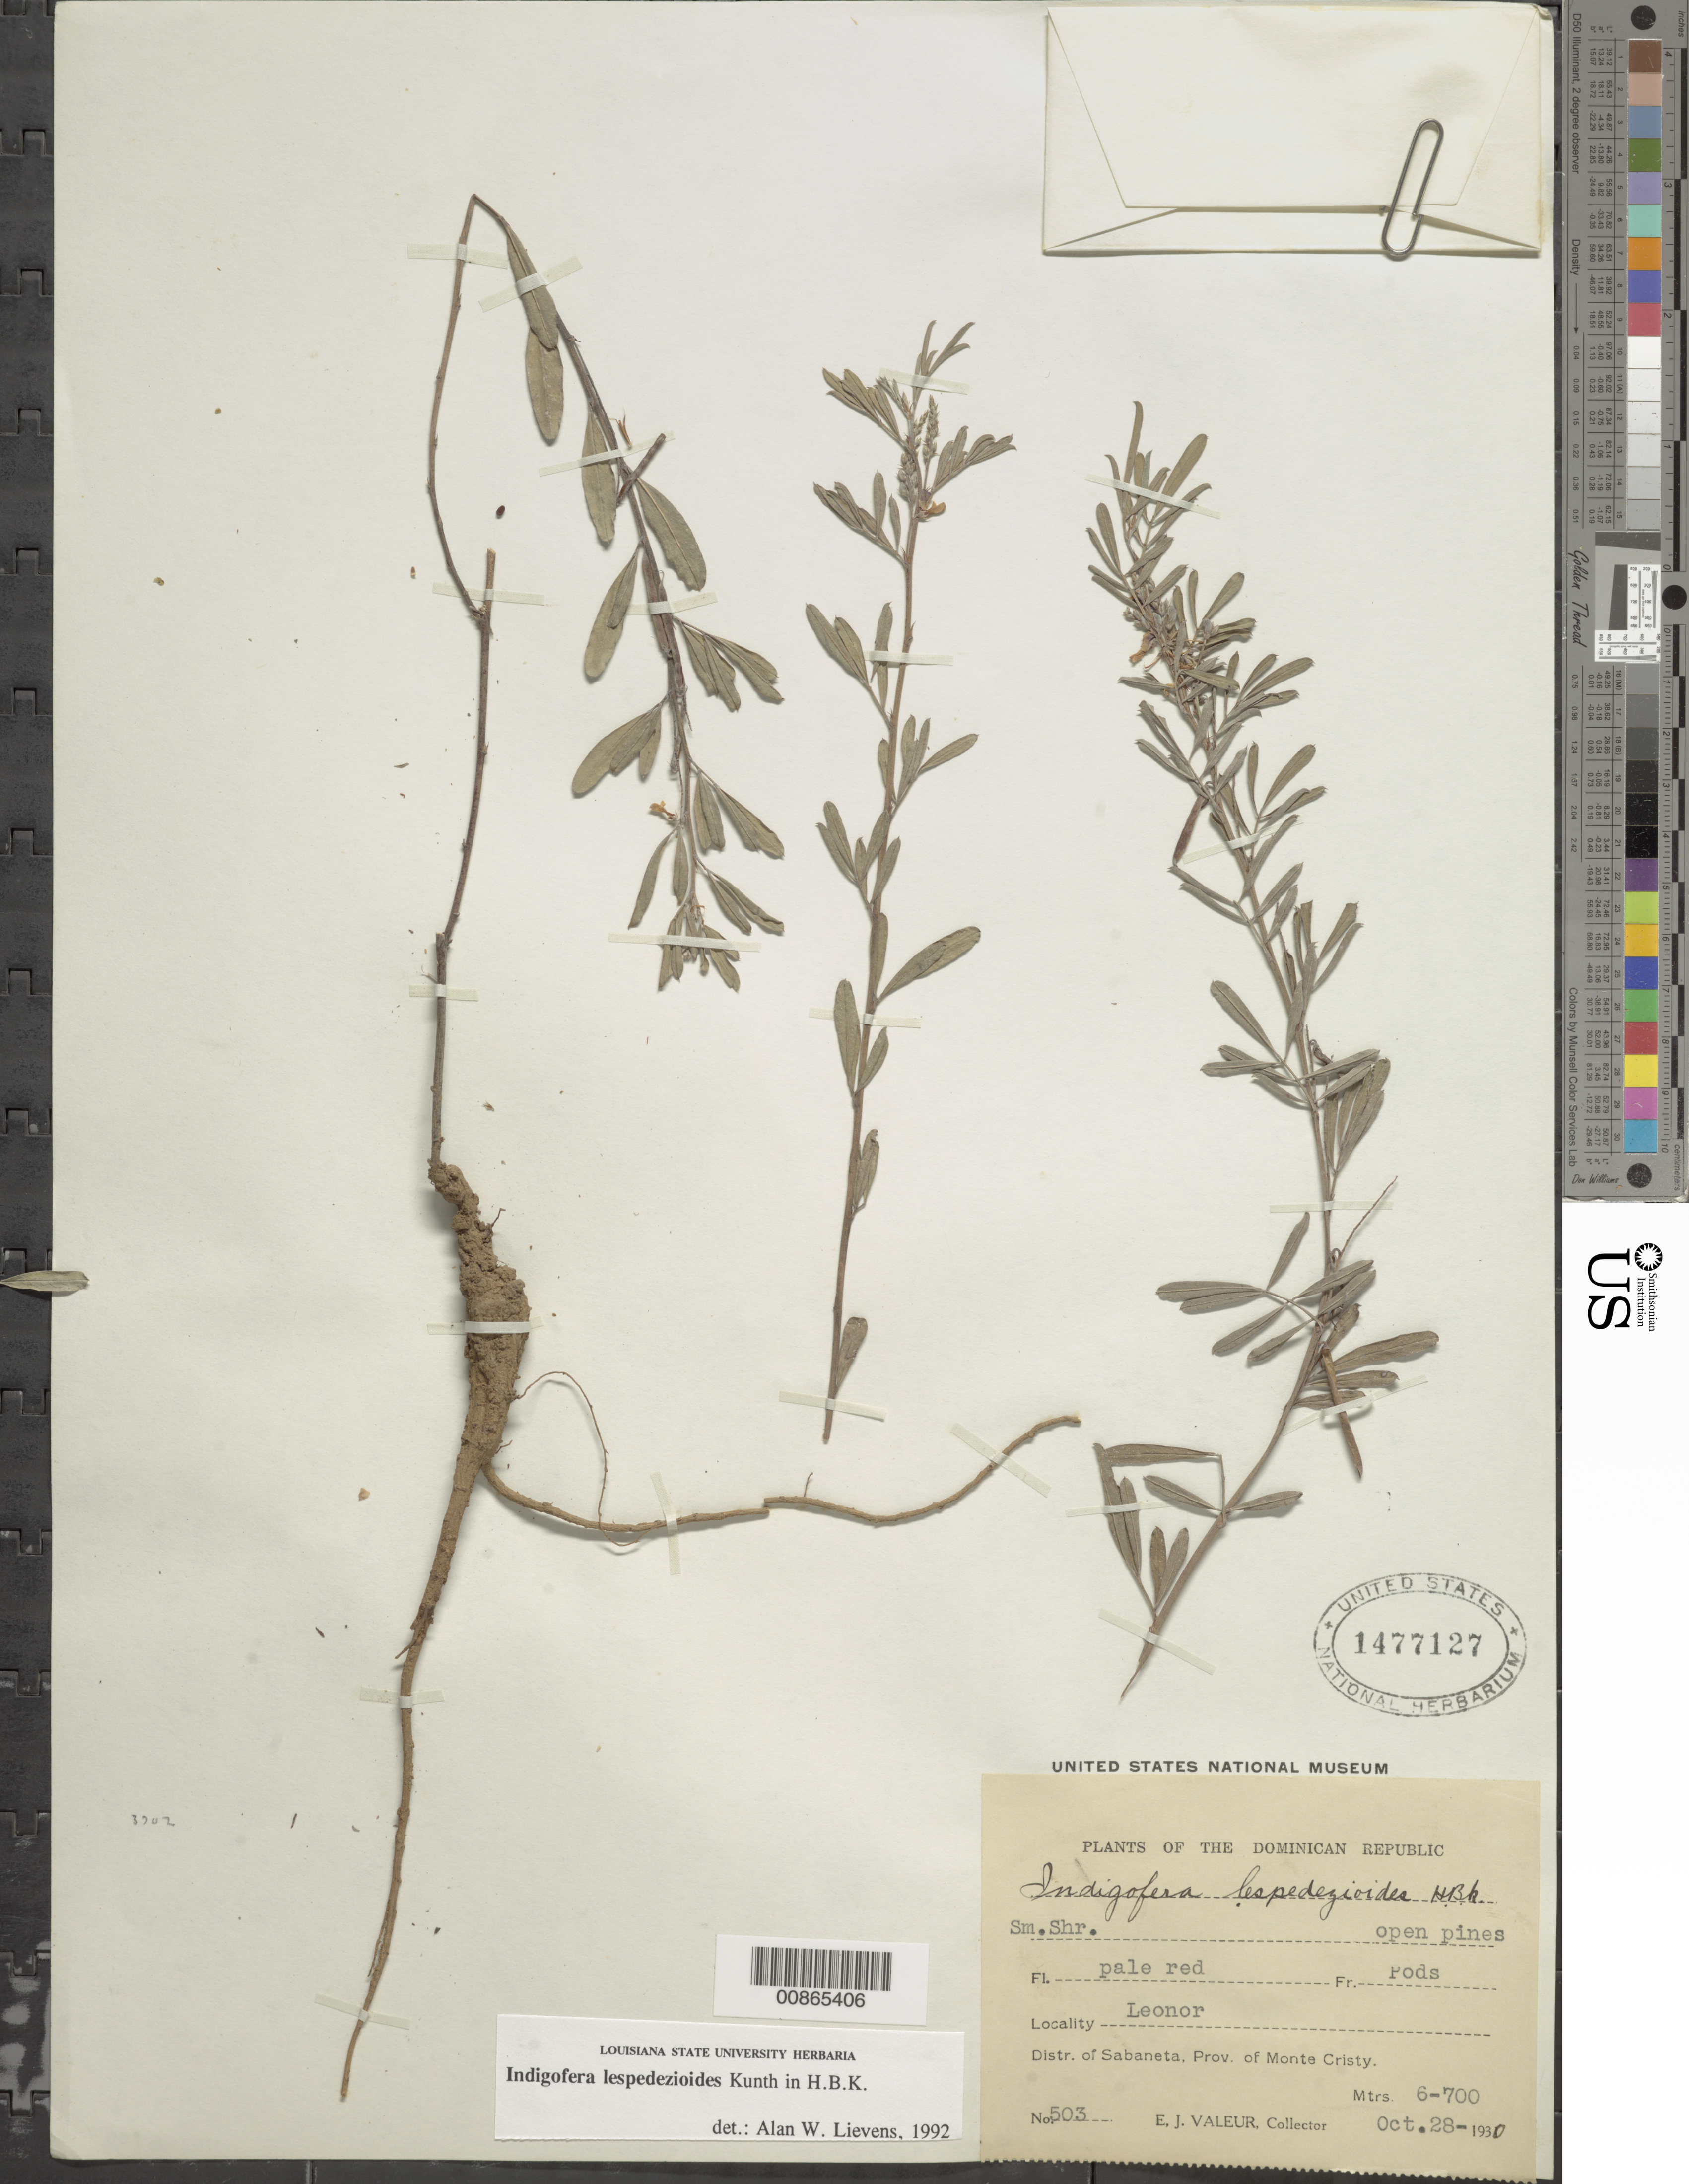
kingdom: Plantae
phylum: Tracheophyta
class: Magnoliopsida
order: Fabales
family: Fabaceae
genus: Indigofera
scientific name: Indigofera lespedezioides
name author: Kunth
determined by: Lievens, A. W., (LSU), Louisiana State University Herbarium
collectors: E. Valeur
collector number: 503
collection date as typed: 28 Oct 1930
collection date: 1930-10-28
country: Dominican Republic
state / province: Monte Cristi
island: Hispaniola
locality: Leonor. Distr. of Sabaneta.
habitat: Open pines.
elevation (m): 600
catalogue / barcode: US 1477127